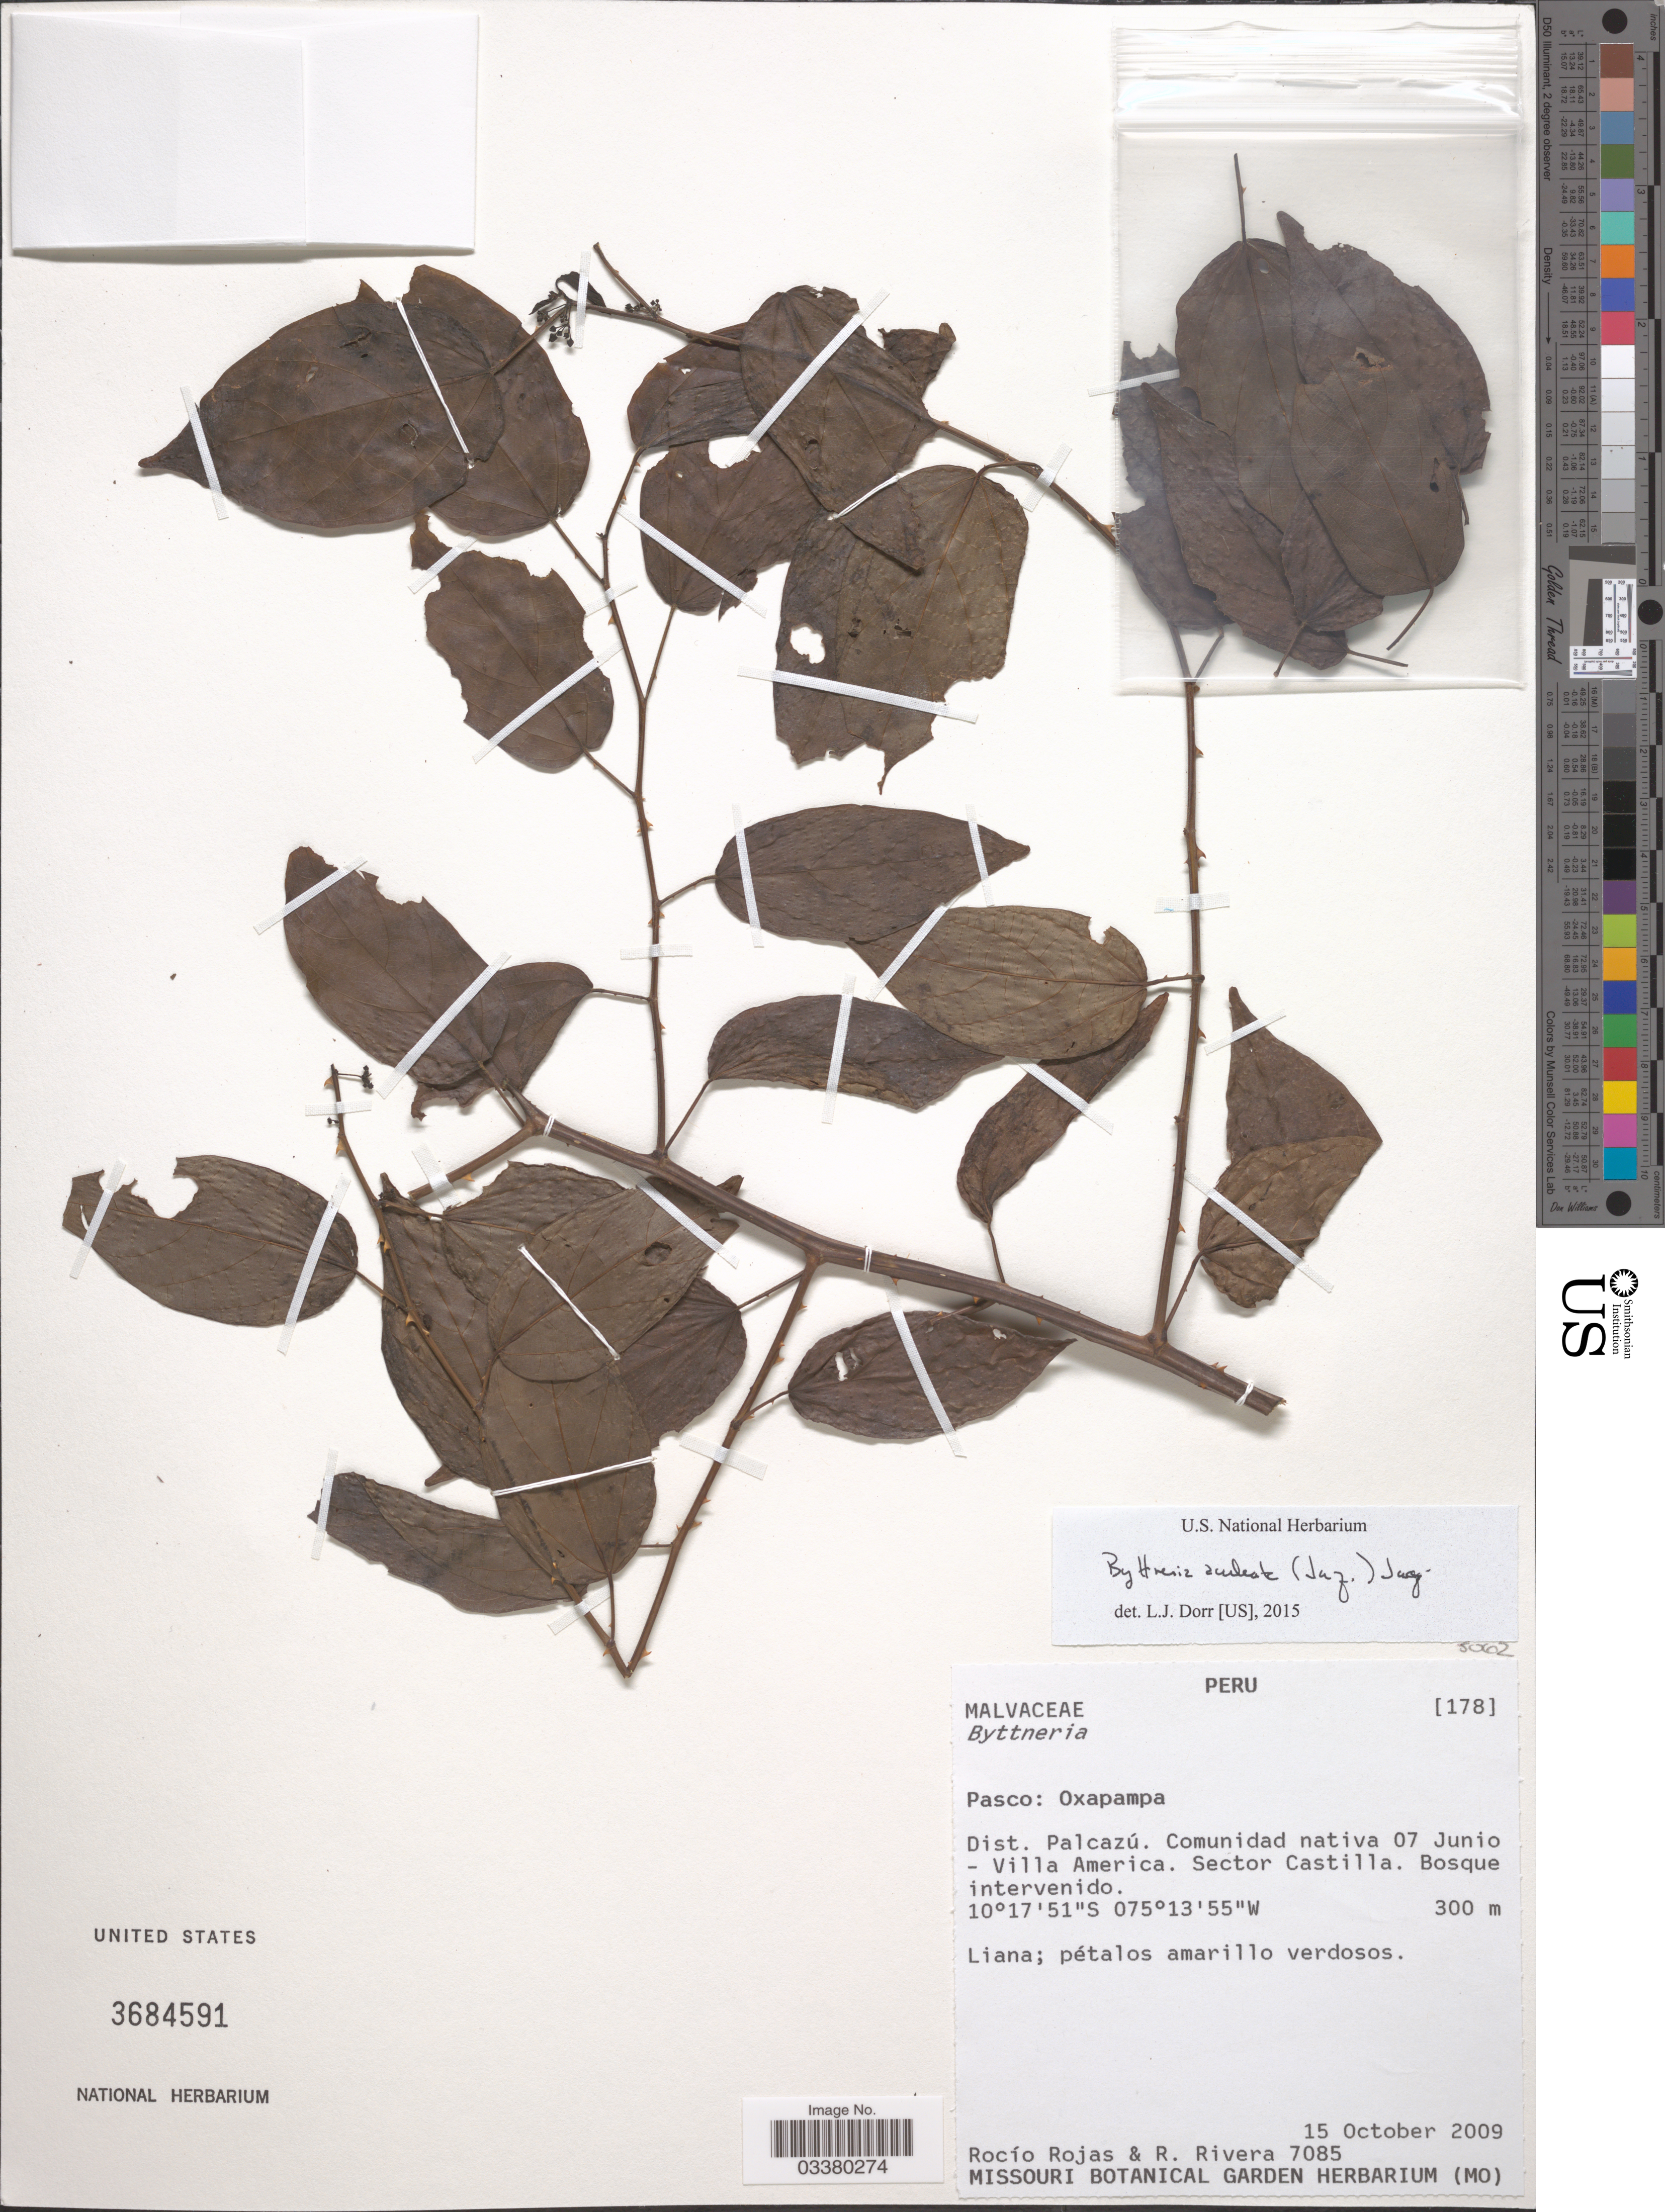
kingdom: Plantae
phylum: Tracheophyta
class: Magnoliopsida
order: Malvales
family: Malvaceae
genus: Byttneria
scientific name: Byttneria aculeata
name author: (Jacq.) Jacq.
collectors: R. Rojas & R. Rivera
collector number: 7085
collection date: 2009-10-15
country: Peru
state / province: Pasco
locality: Oxapampa. Dist. Palcazú. Comunidad nativa 07 Junio - Villa America. Sector Castilla.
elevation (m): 300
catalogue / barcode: US 3684591